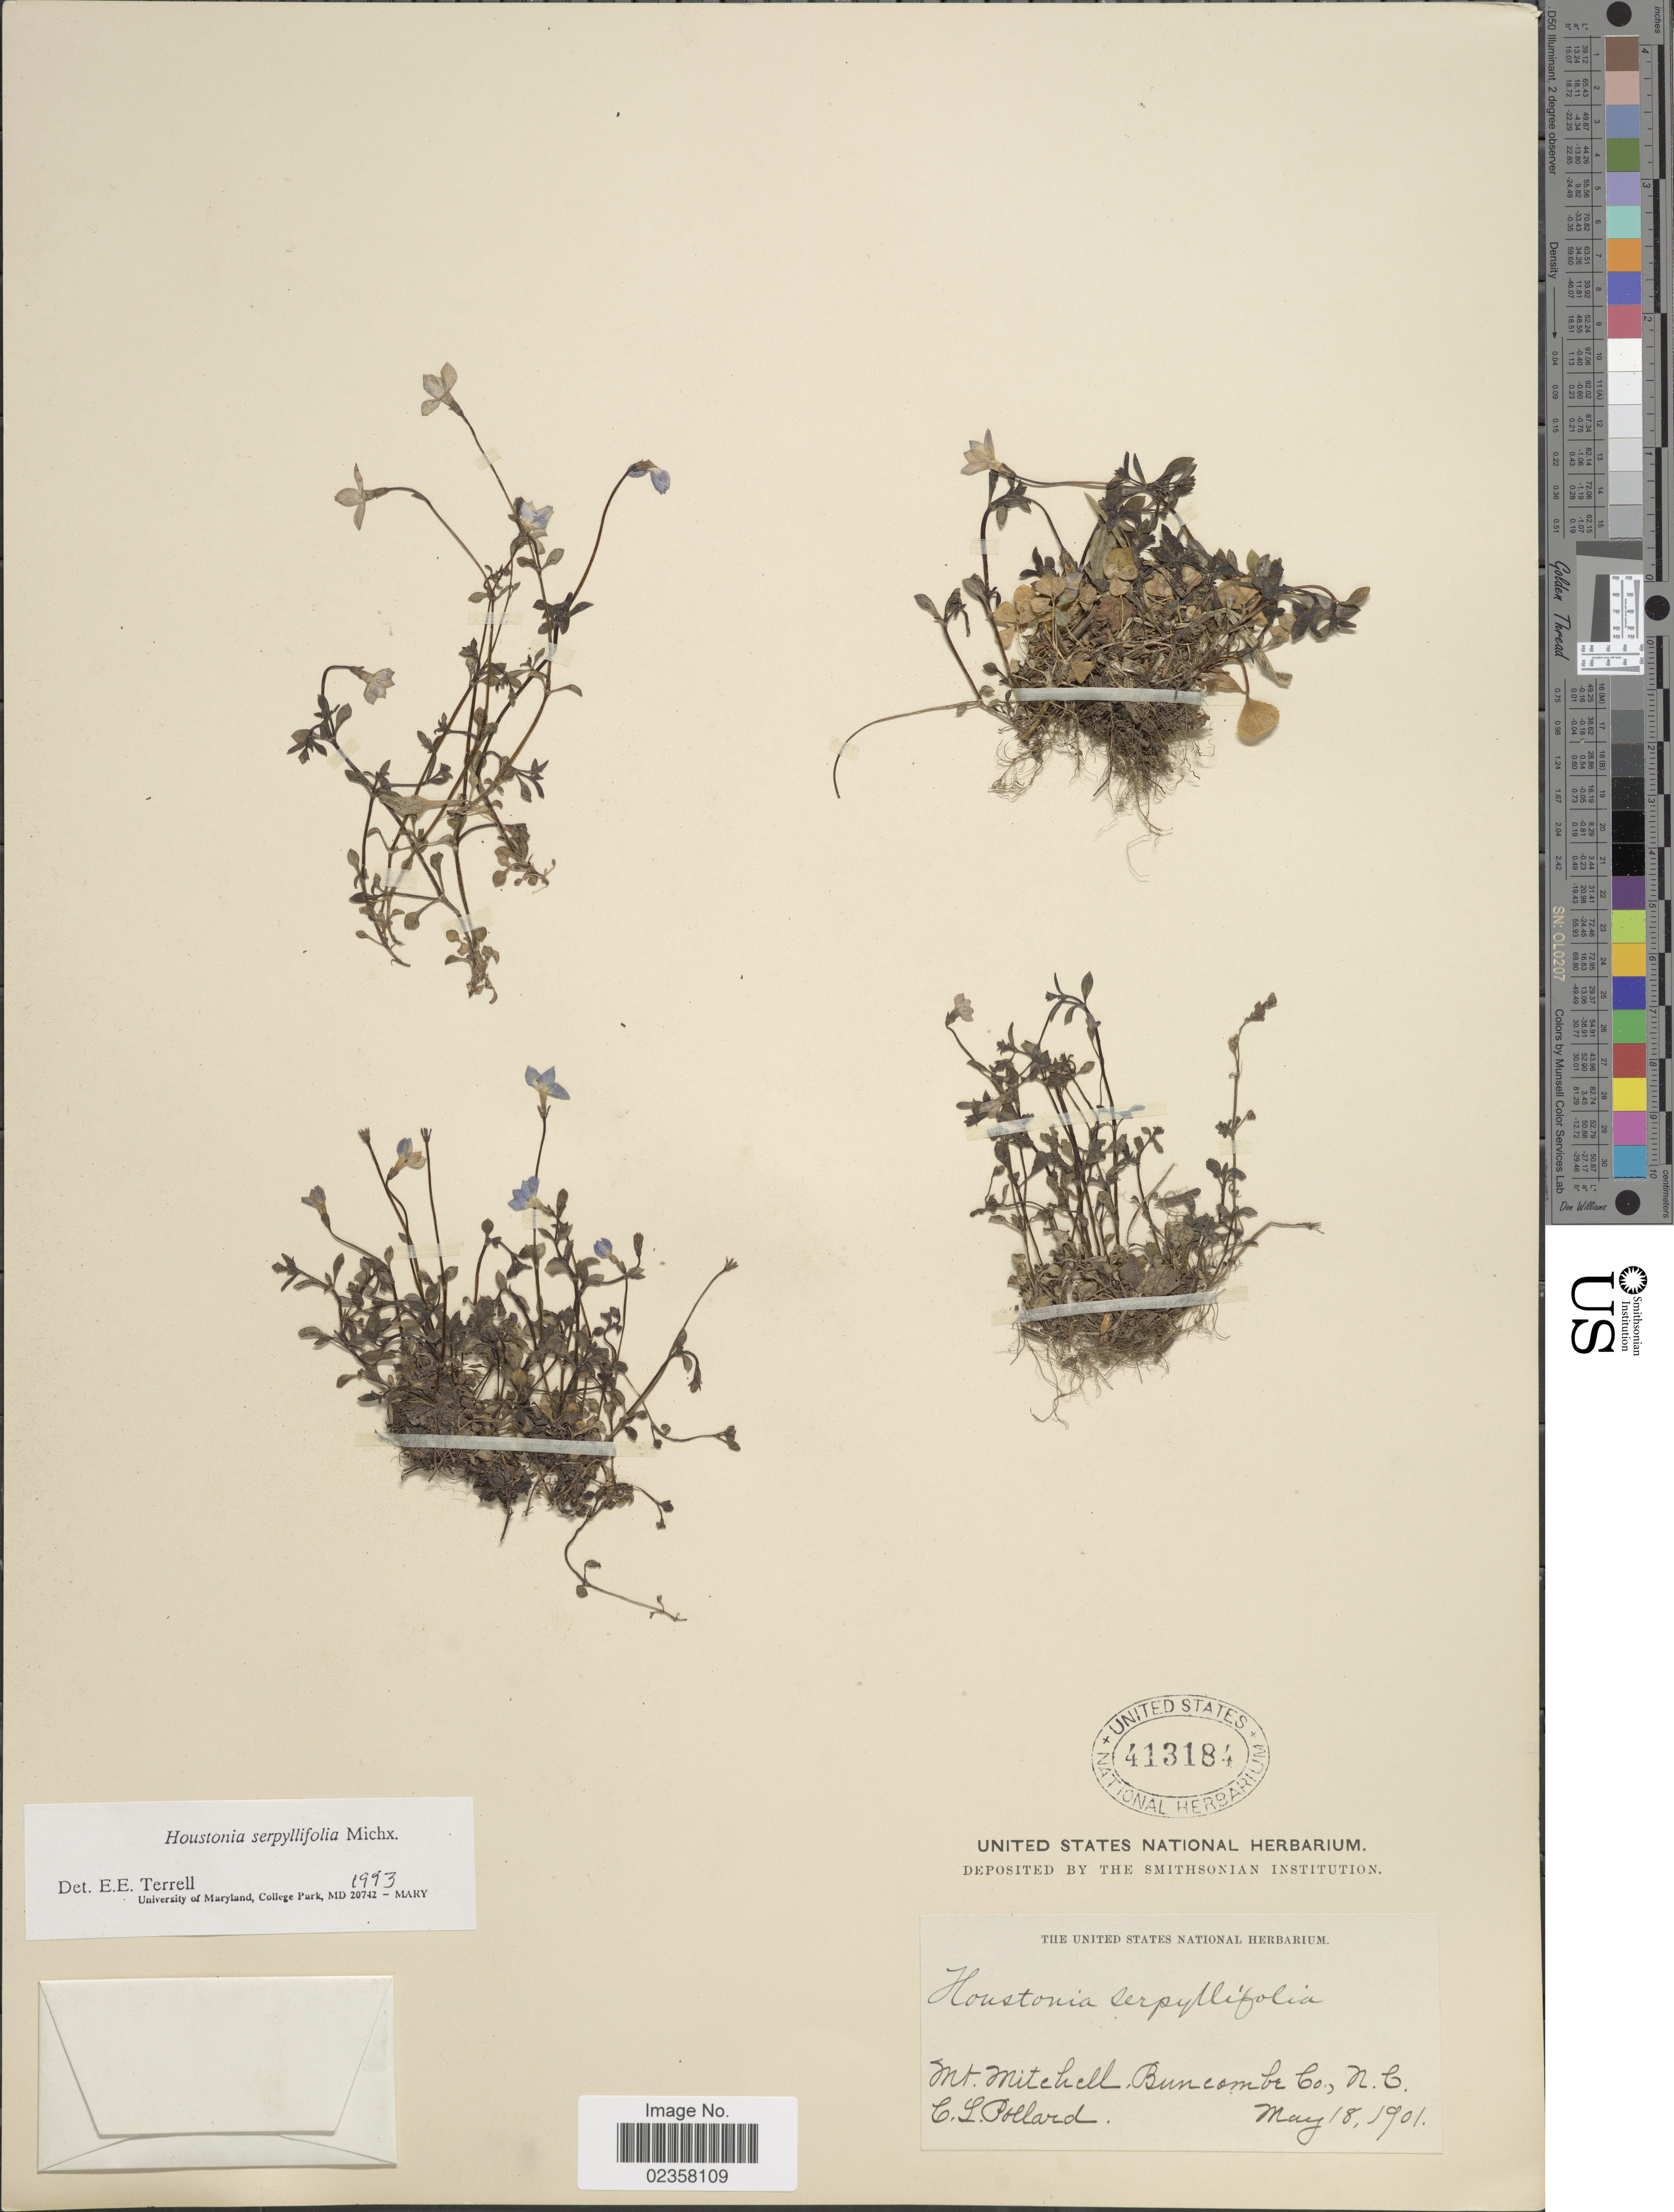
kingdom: Plantae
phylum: Tracheophyta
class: Magnoliopsida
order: Gentianales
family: Rubiaceae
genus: Houstonia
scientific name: Houstonia serpyllifolia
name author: Michx.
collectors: C. L. Pollard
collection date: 1901-05-18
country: United States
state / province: North Carolina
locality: Mt. Mitchell, Buncombe Co.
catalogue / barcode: US 413184